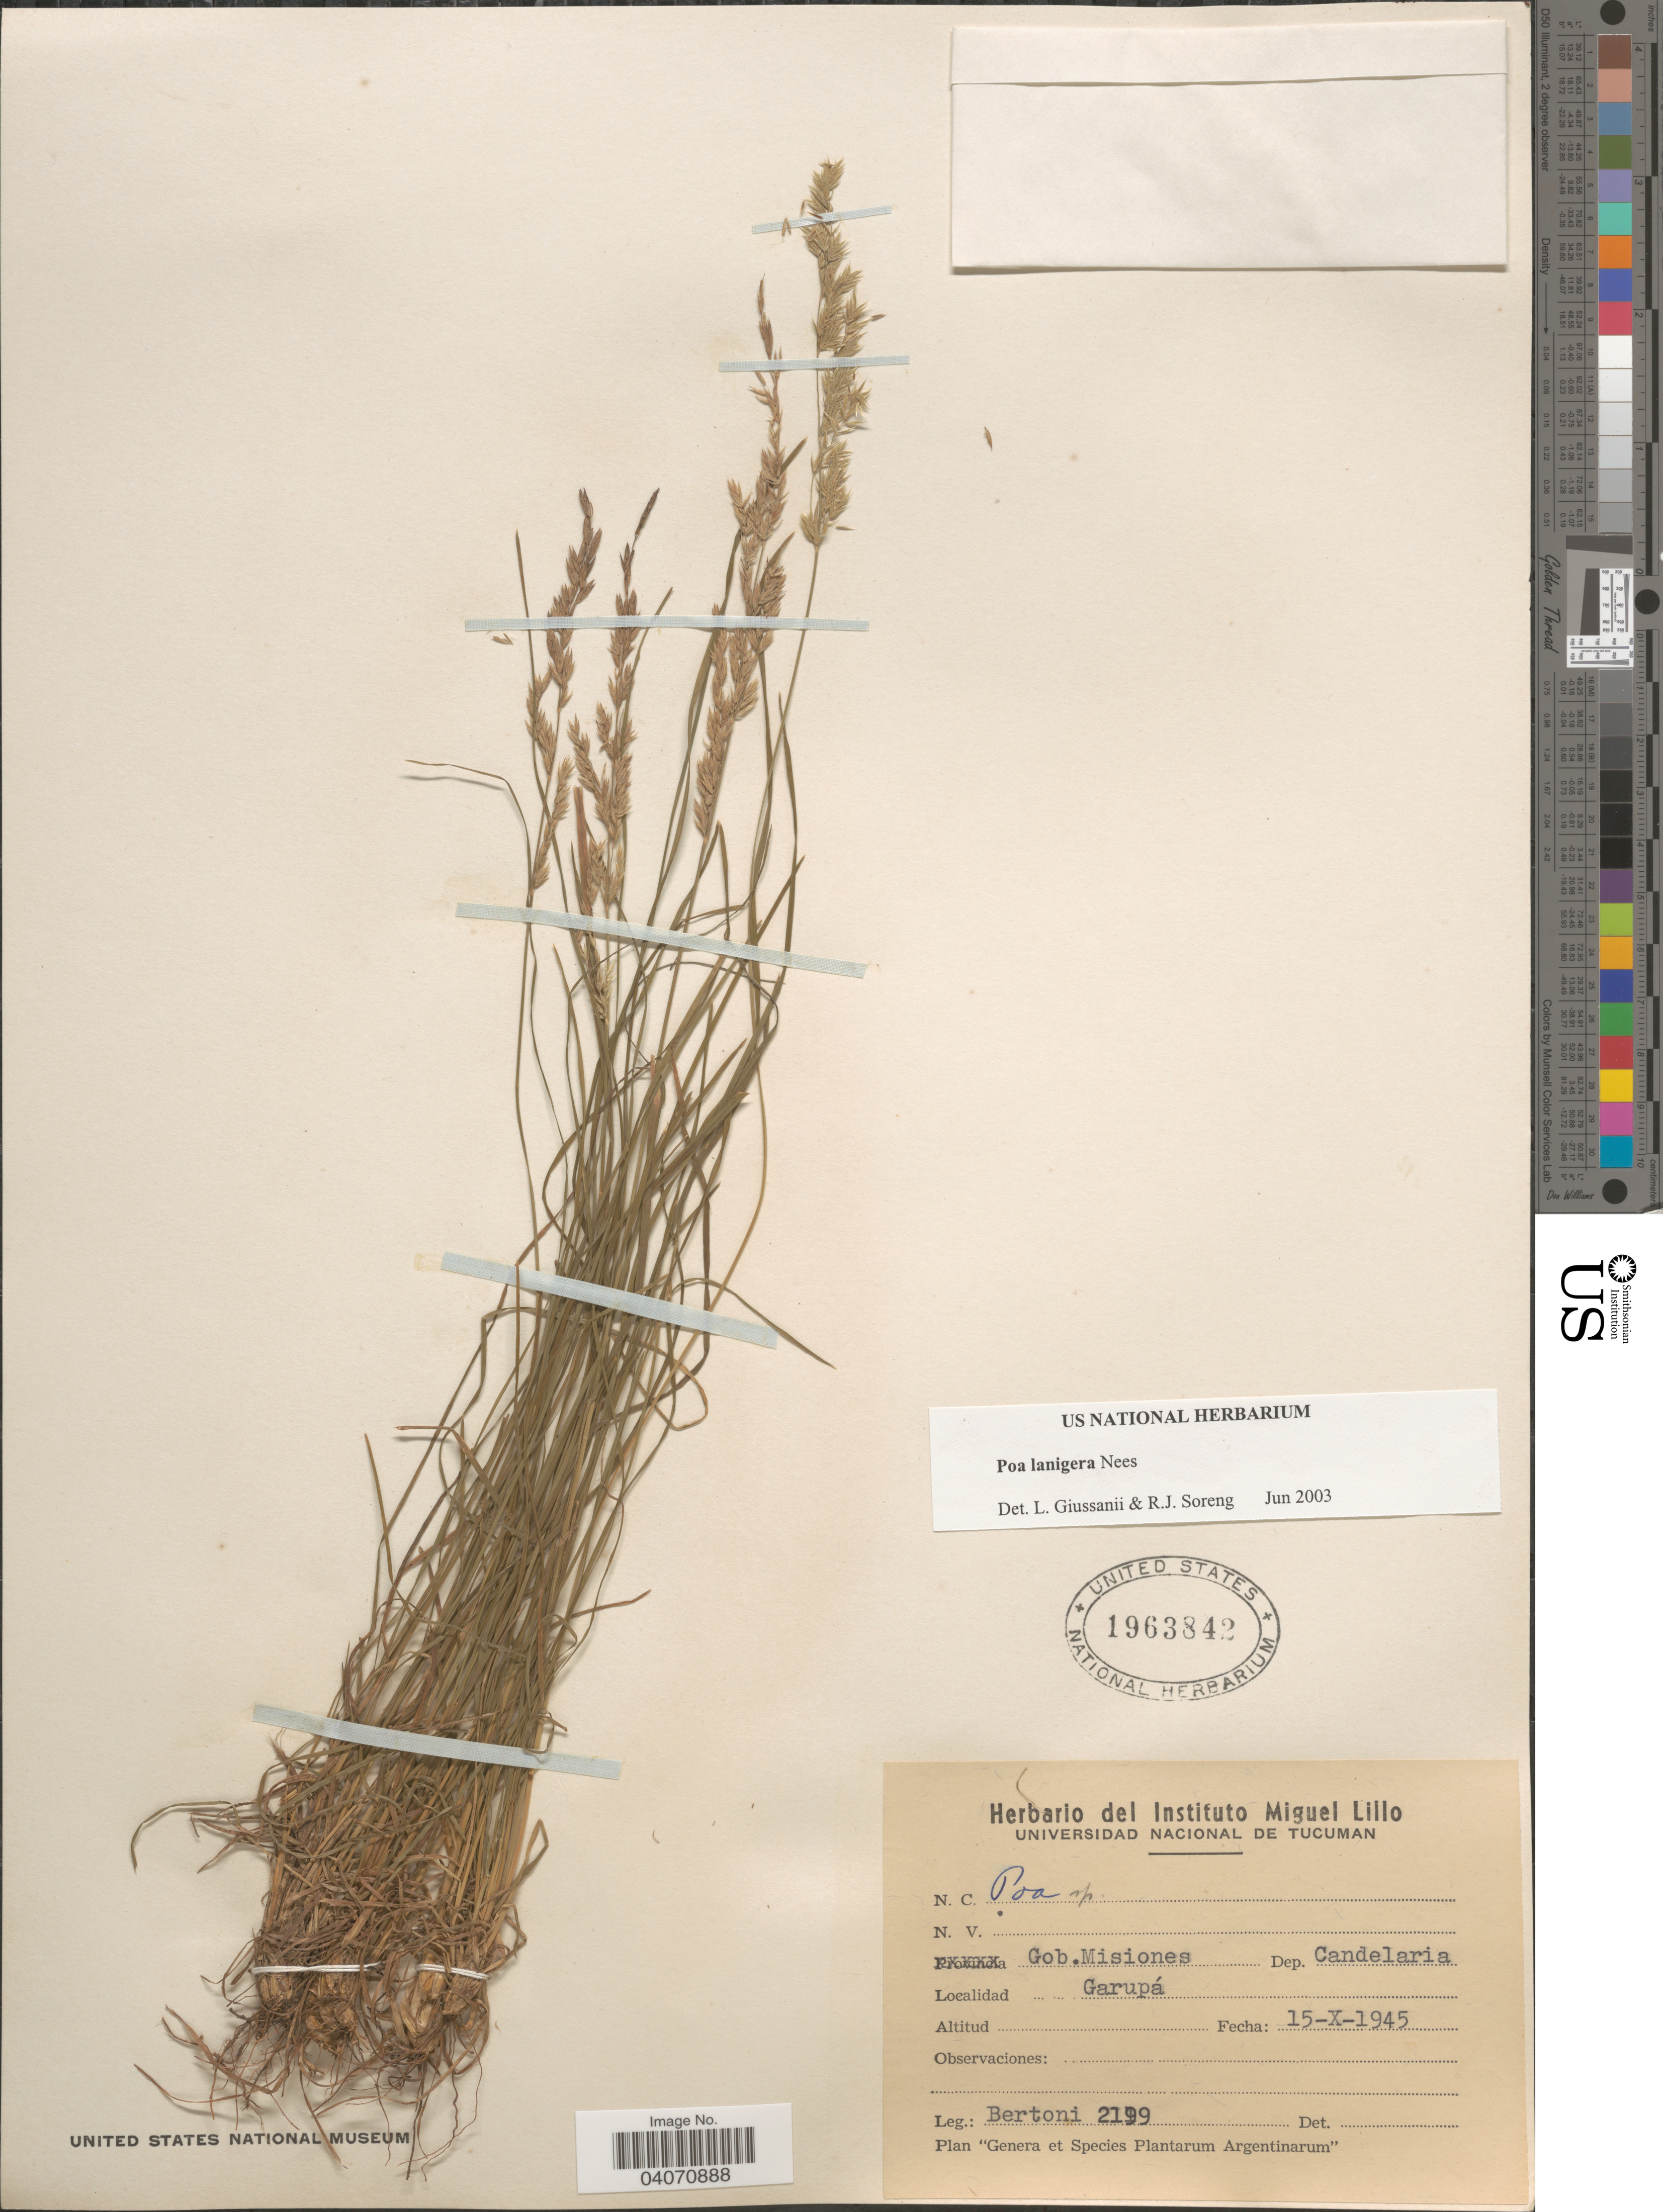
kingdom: Plantae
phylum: Tracheophyta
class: Liliopsida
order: Poales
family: Poaceae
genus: Poa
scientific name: Poa lanigera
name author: Nees in Mart.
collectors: -- Bertoni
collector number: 2199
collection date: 1945-10-15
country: Argentina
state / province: Misiones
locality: Dep. Candelaria. Garupá.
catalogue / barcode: US 1963842